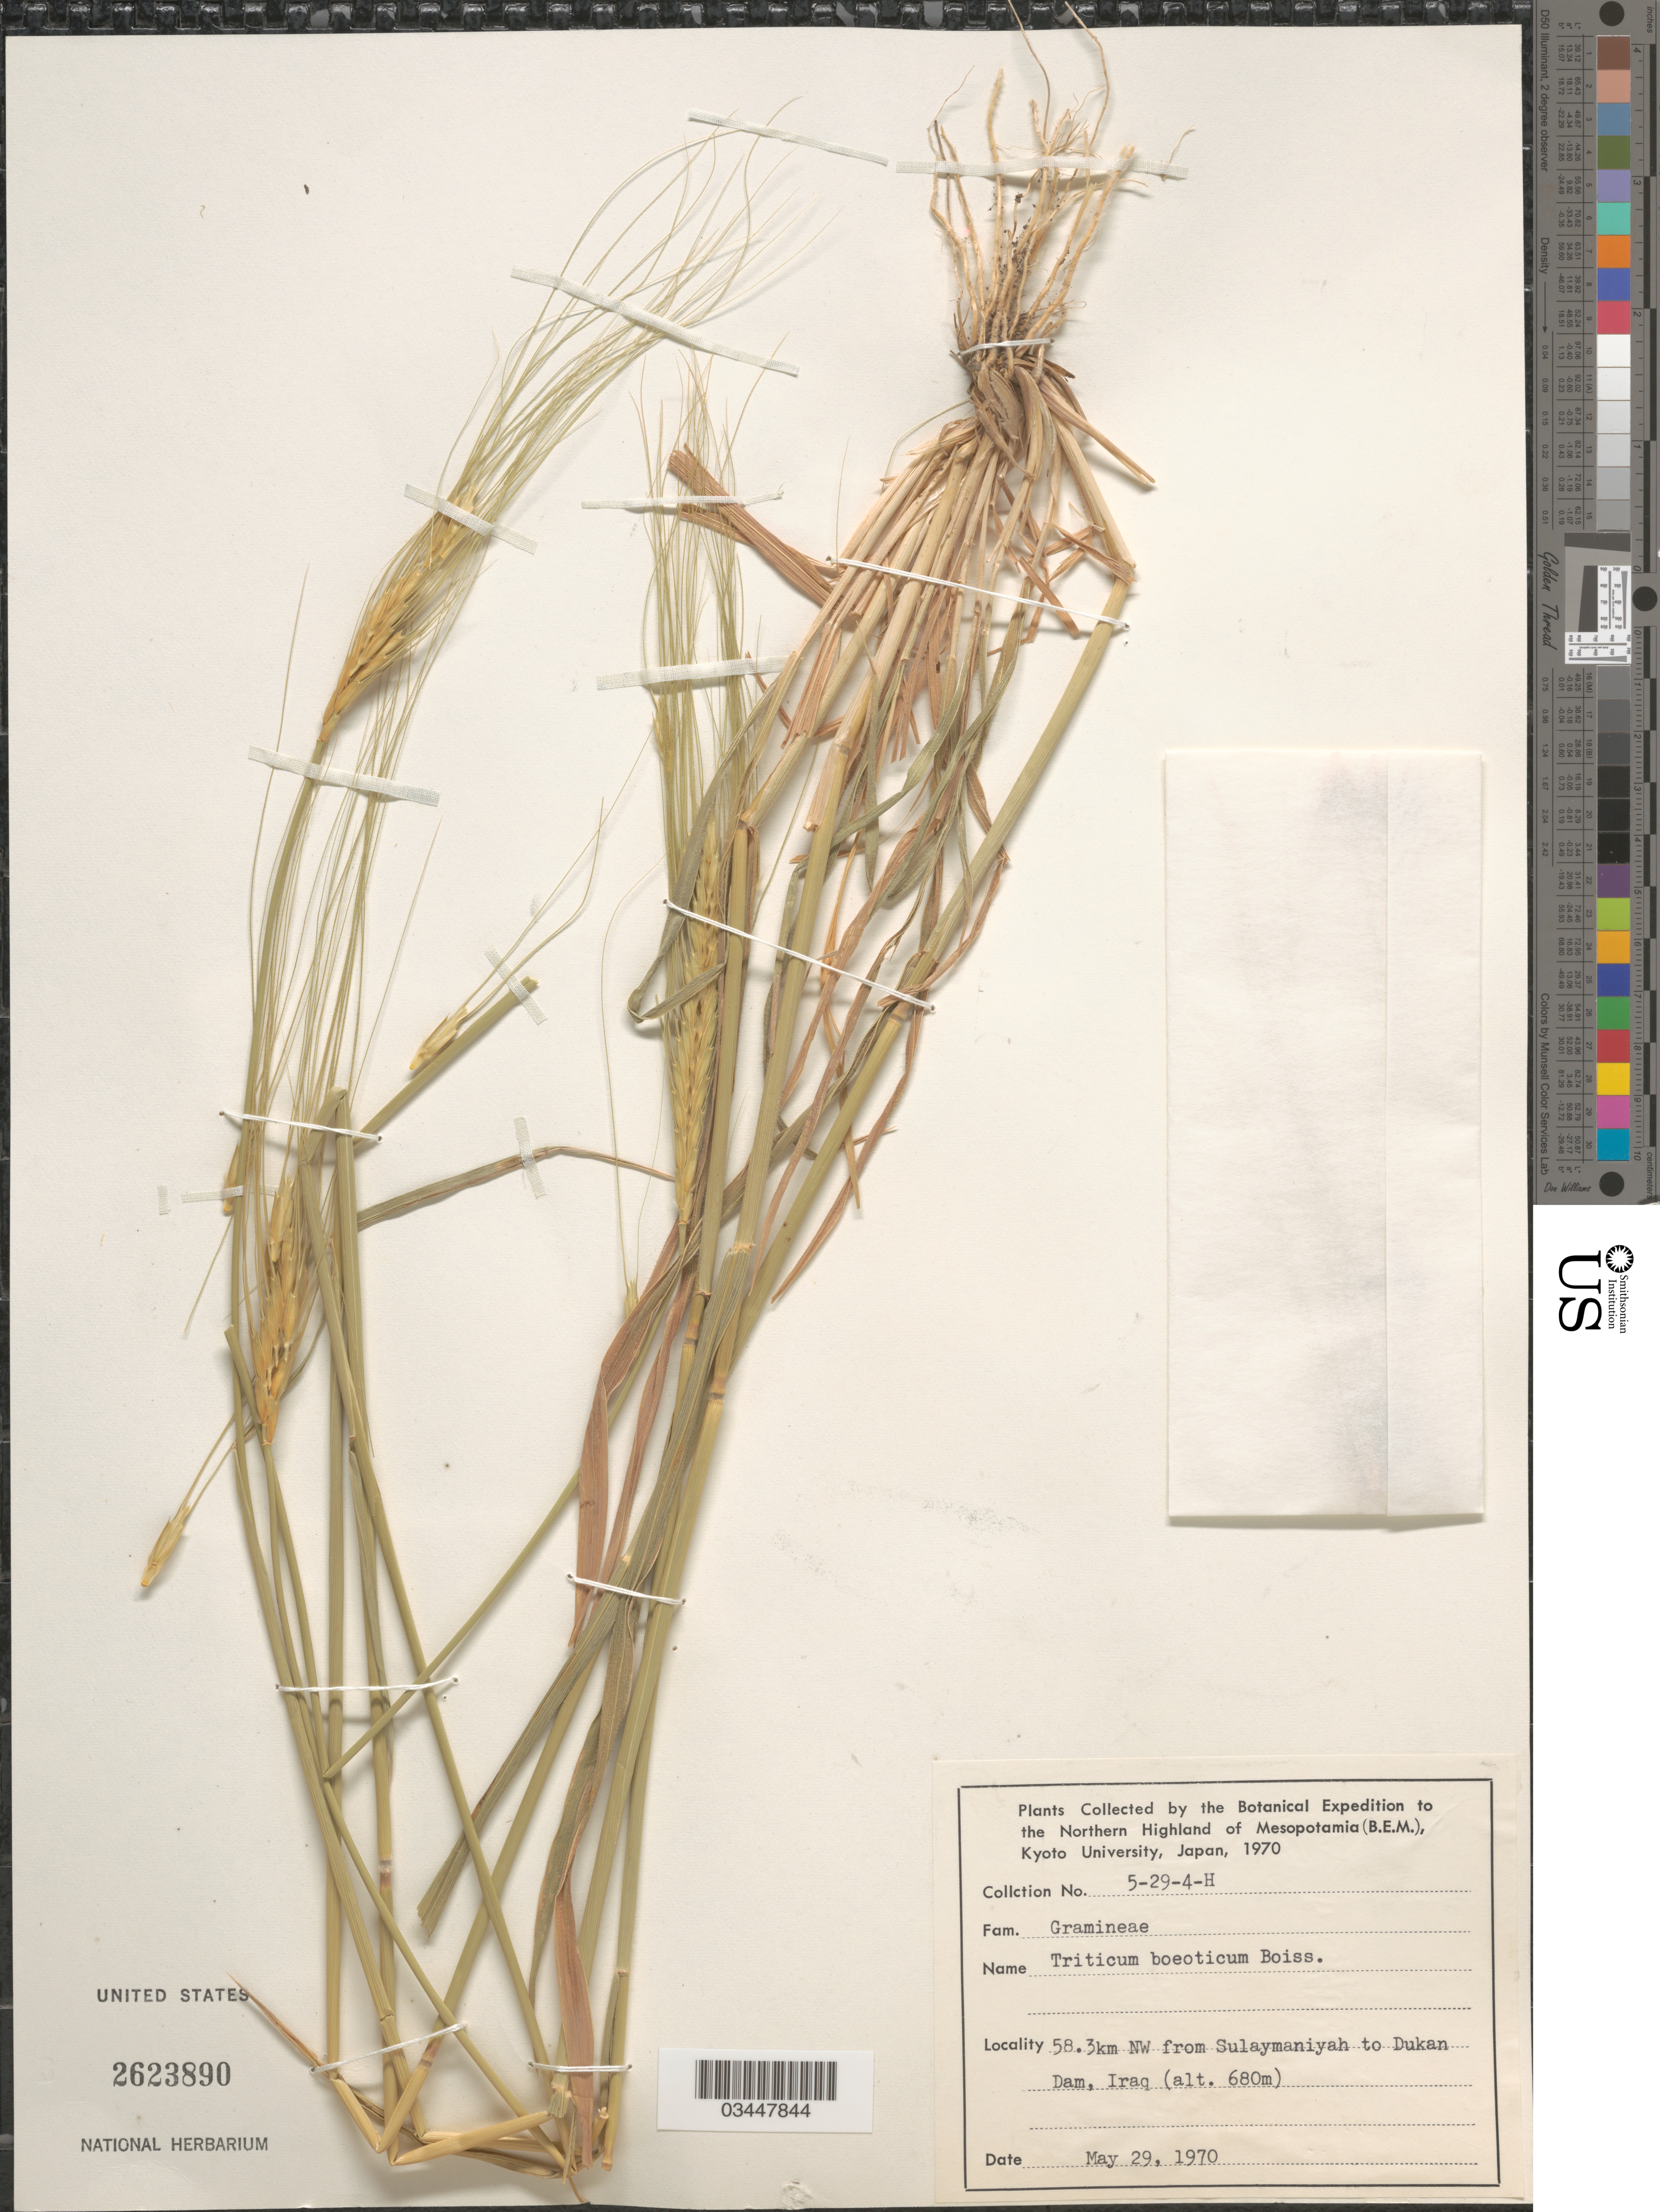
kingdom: Plantae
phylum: Tracheophyta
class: Liliopsida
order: Poales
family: Poaceae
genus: Triticum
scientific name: Triticum boeoticum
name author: Boiss.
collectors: Botanical Expedition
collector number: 5-29-4-H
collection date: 1970-05-29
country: Iraq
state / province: As Sulaymānīyah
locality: To the Northern Highland of Mesopotamia (B.E.M.). 58.3km NW from Sulaymaniyah to Dukan Dam.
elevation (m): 680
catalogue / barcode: US 2623890